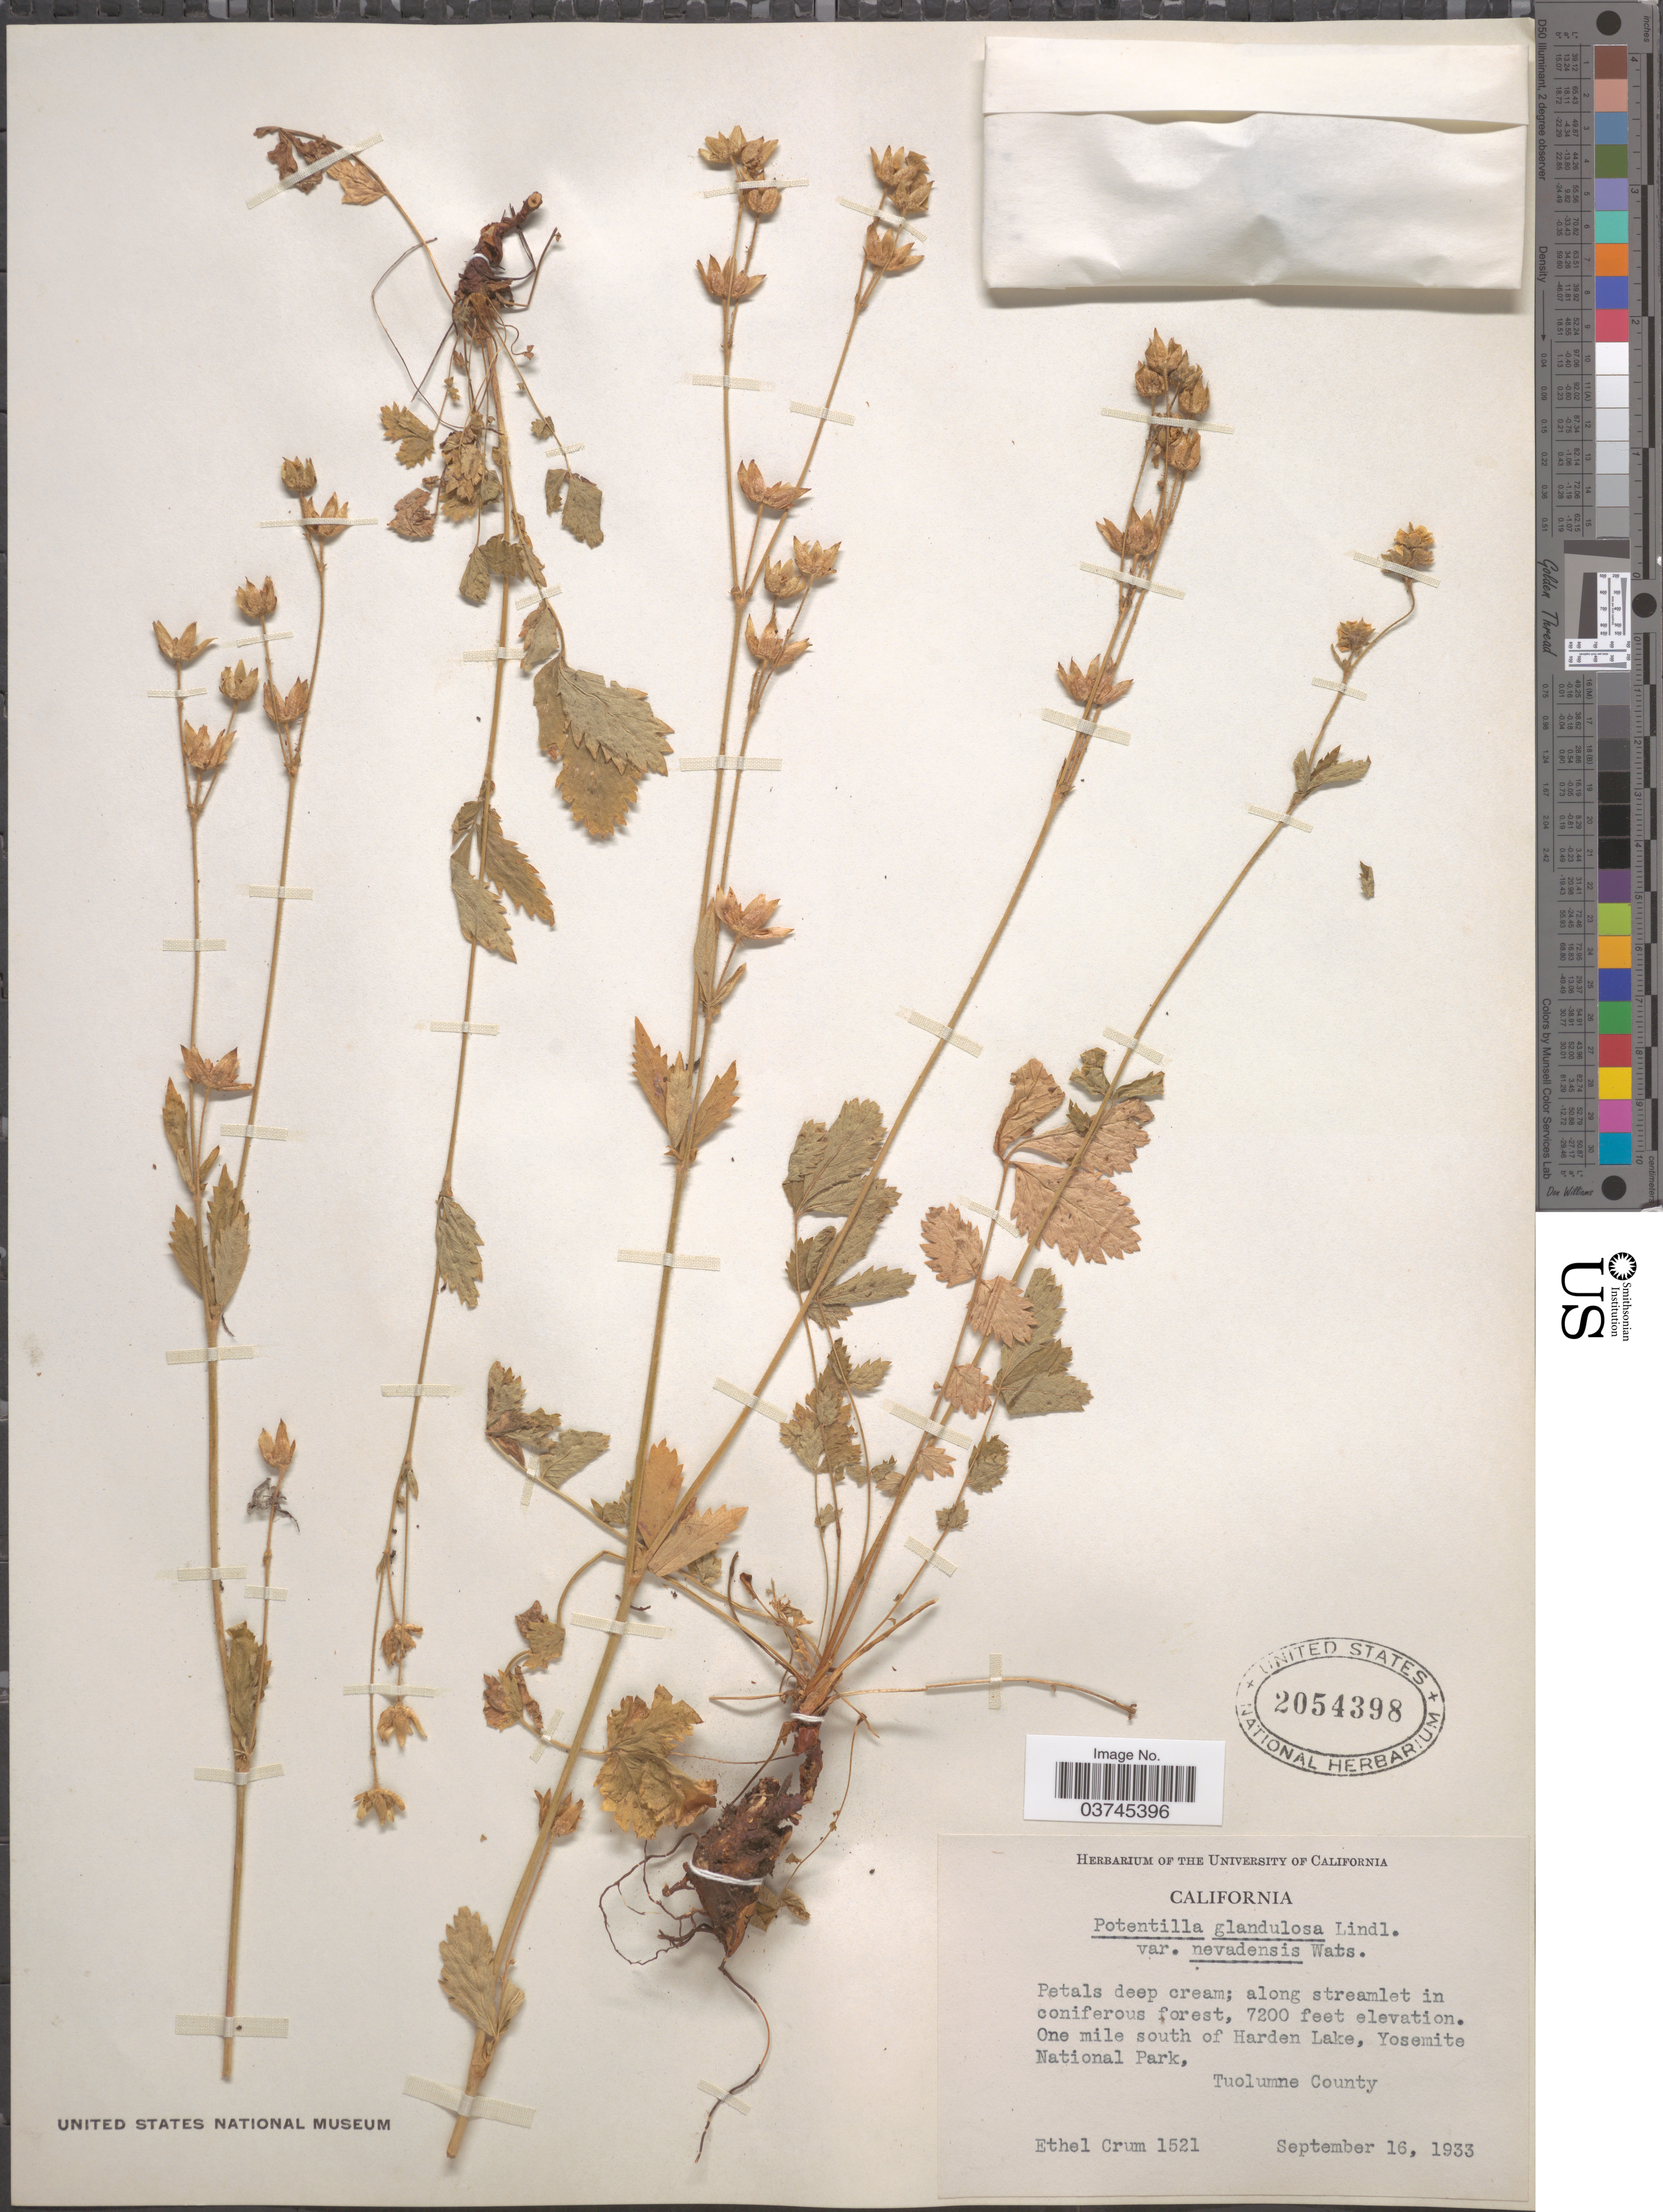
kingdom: Plantae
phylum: Tracheophyta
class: Magnoliopsida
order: Rosales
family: Rosaceae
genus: Drymocallis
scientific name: Drymocallis lactea var. austiniae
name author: (Jeps.) Ertter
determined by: Strong, Mark T., (BOT), Smithsonian Institution - National Museum of Natural History (UNITED STATES)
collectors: E. K. Crum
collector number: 1521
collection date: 1933-09-16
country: United States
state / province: California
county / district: Tuolumne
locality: One mile south of Harden Lake, Yosemite National Park, Tuolumne County.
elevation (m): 2195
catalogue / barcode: US 2054398